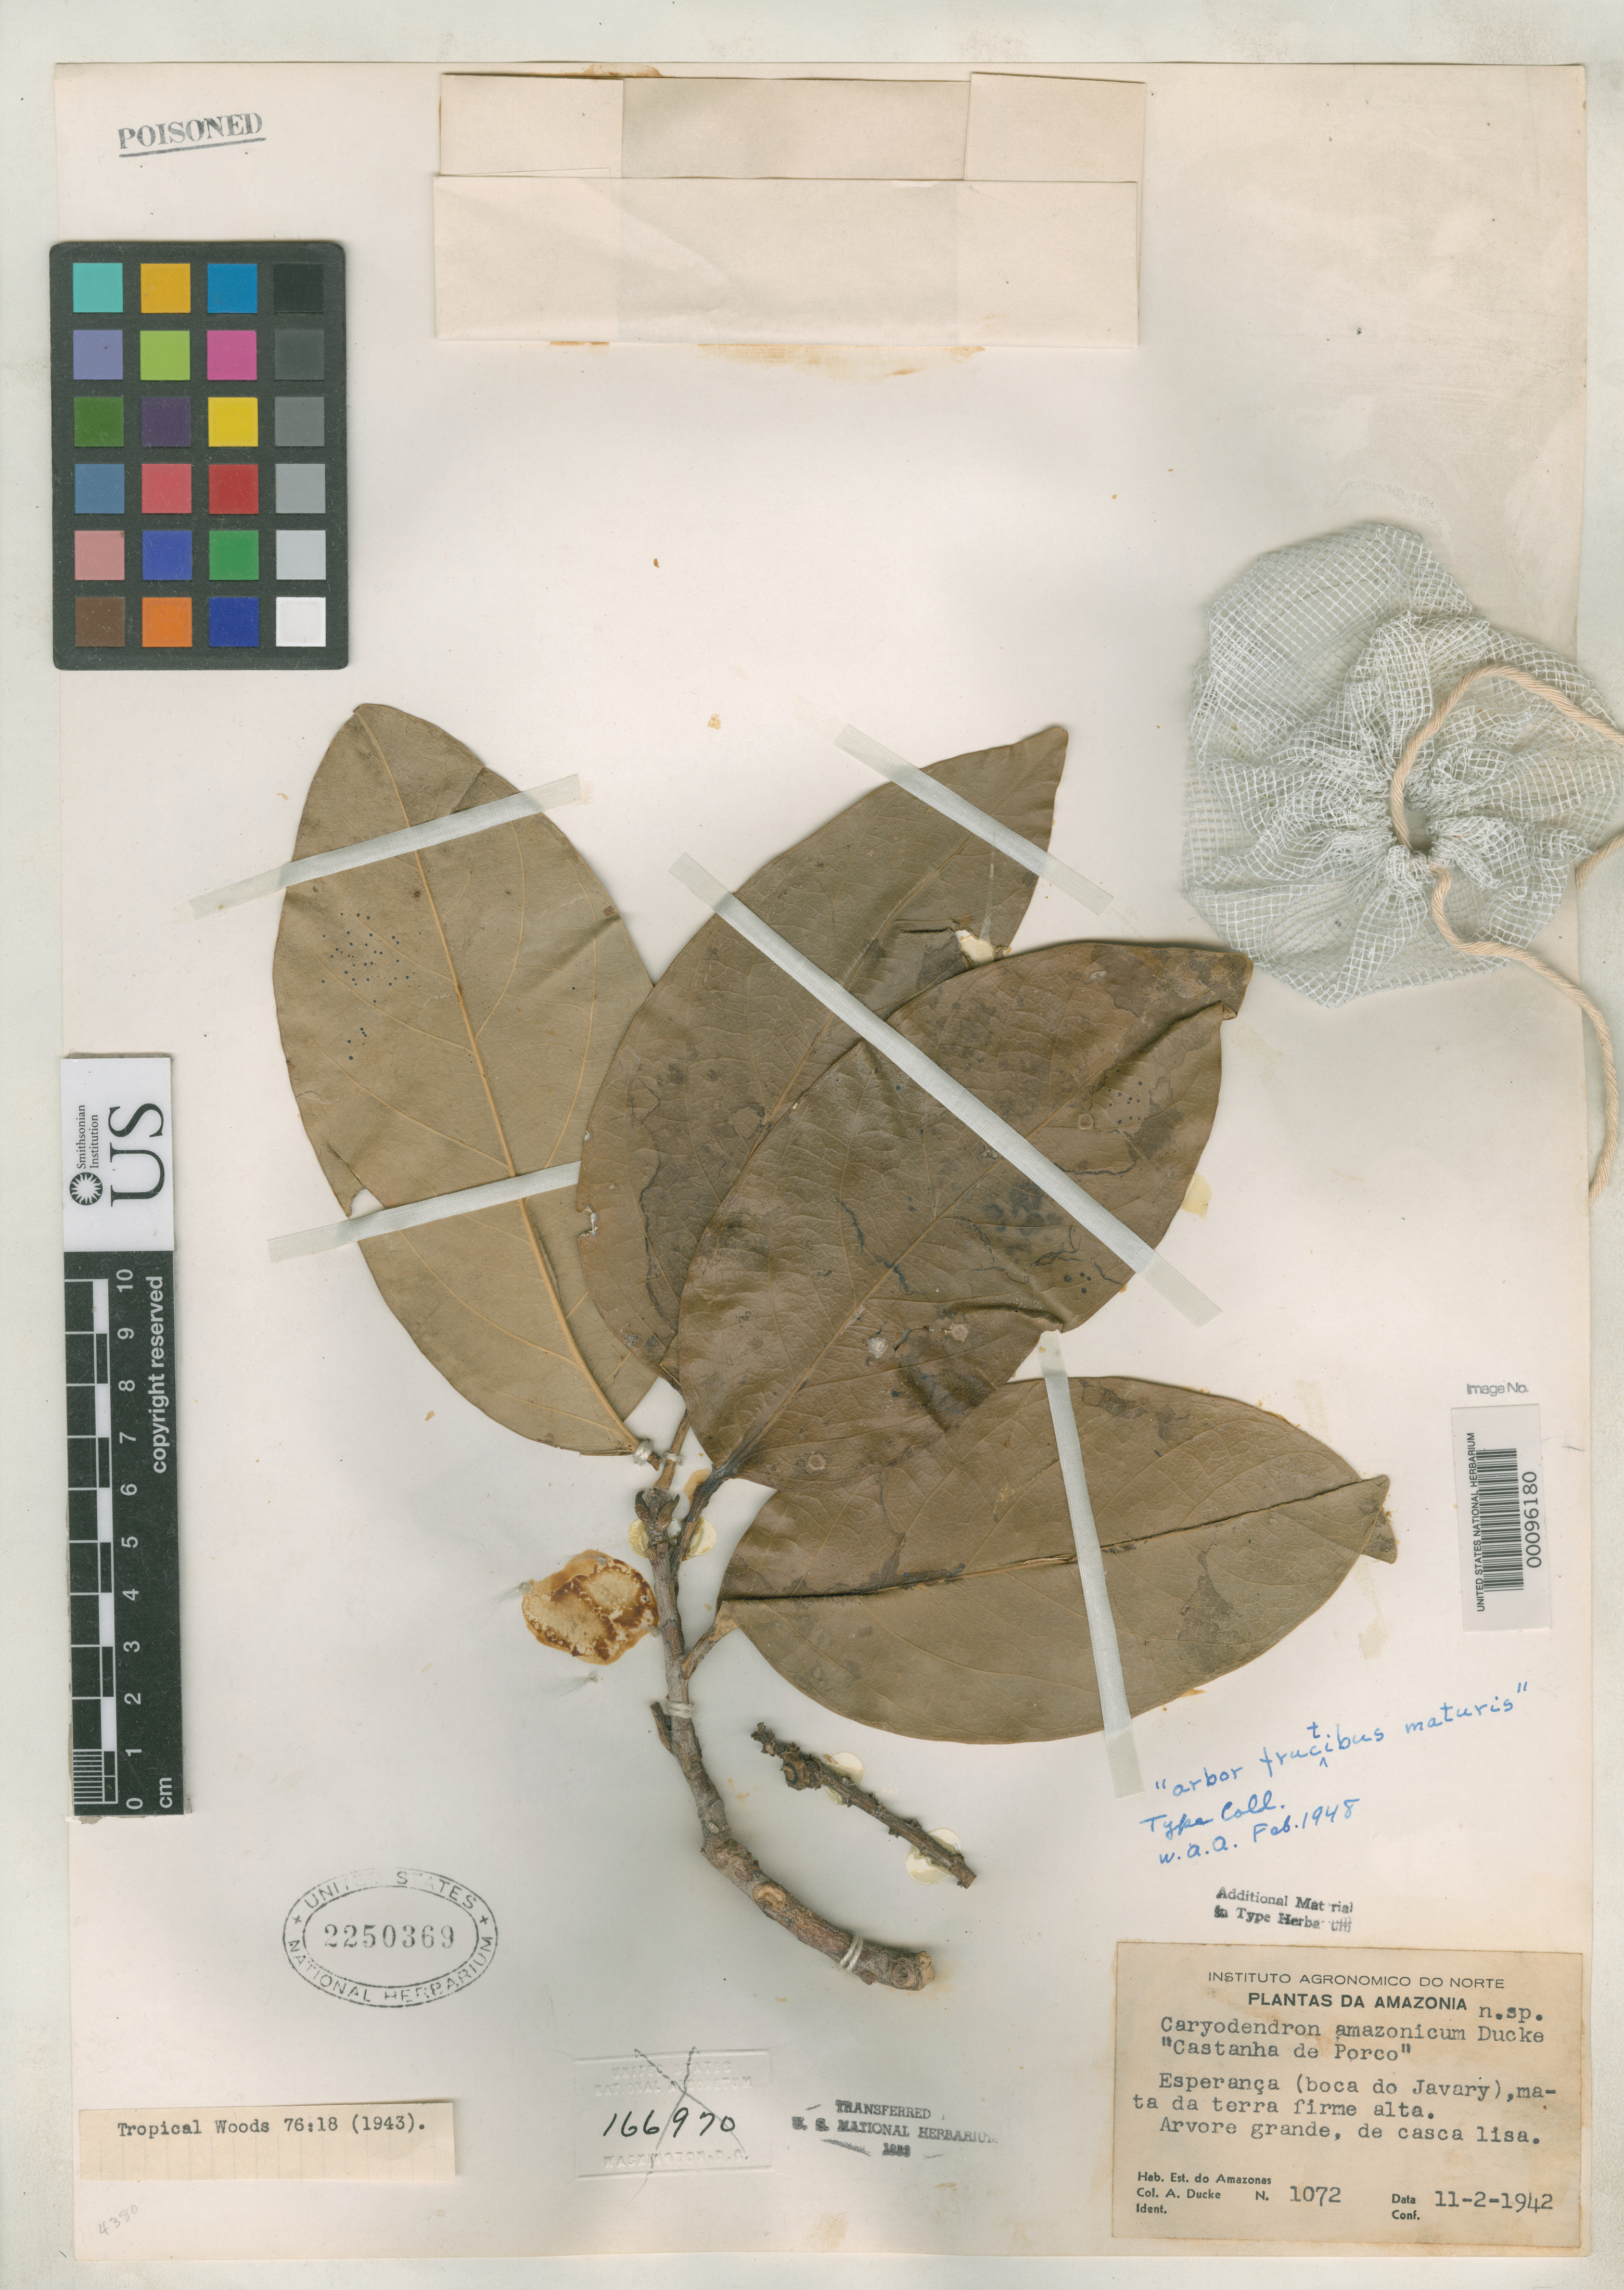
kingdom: Plantae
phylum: Tracheophyta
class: Magnoliopsida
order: Malpighiales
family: Euphorbiaceae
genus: Caryodendron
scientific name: Caryodendron amazonicum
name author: Ducke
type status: Isosyntype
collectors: A. Ducke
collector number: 1072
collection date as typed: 11 Feb 1942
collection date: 1942-02-11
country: Brazil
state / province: Amazonas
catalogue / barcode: US 2250369